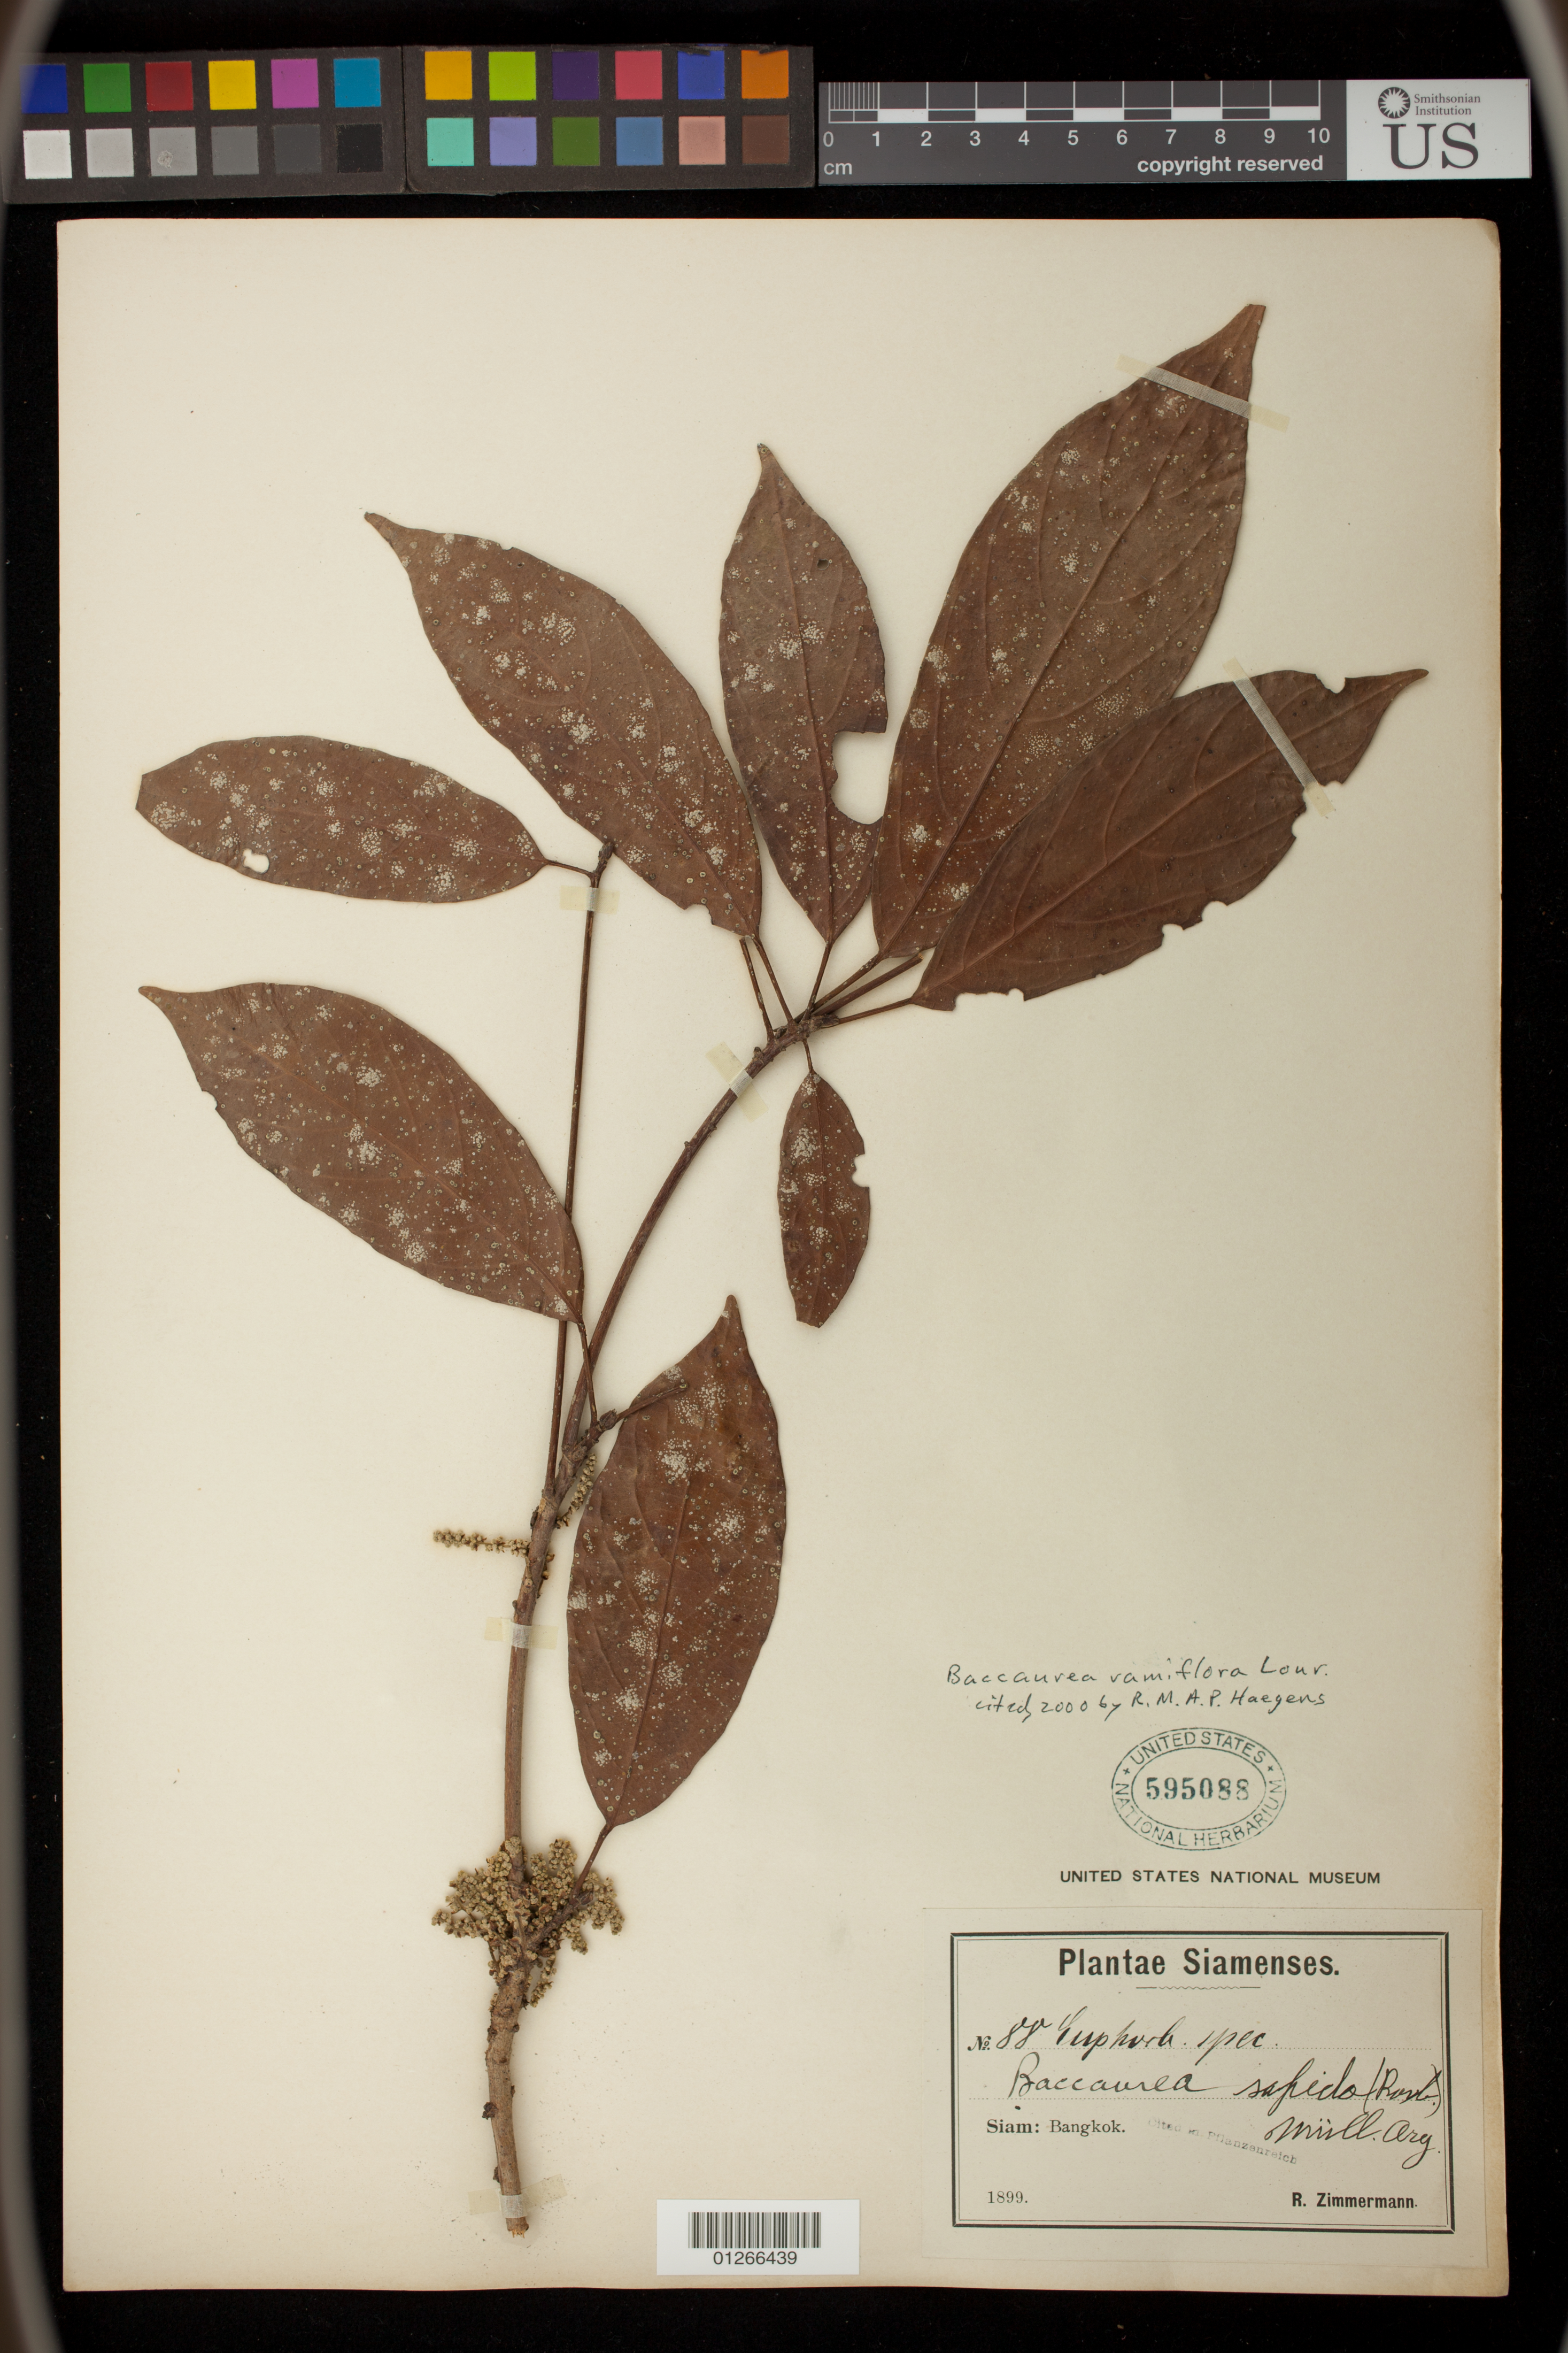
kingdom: Plantae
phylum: Tracheophyta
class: Magnoliopsida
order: Malpighiales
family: Phyllanthaceae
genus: Baccaurea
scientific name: Baccaurea ramiflora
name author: Lour.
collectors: R. Zimmerman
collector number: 88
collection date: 1899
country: Thailand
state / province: Bangkok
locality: Siam